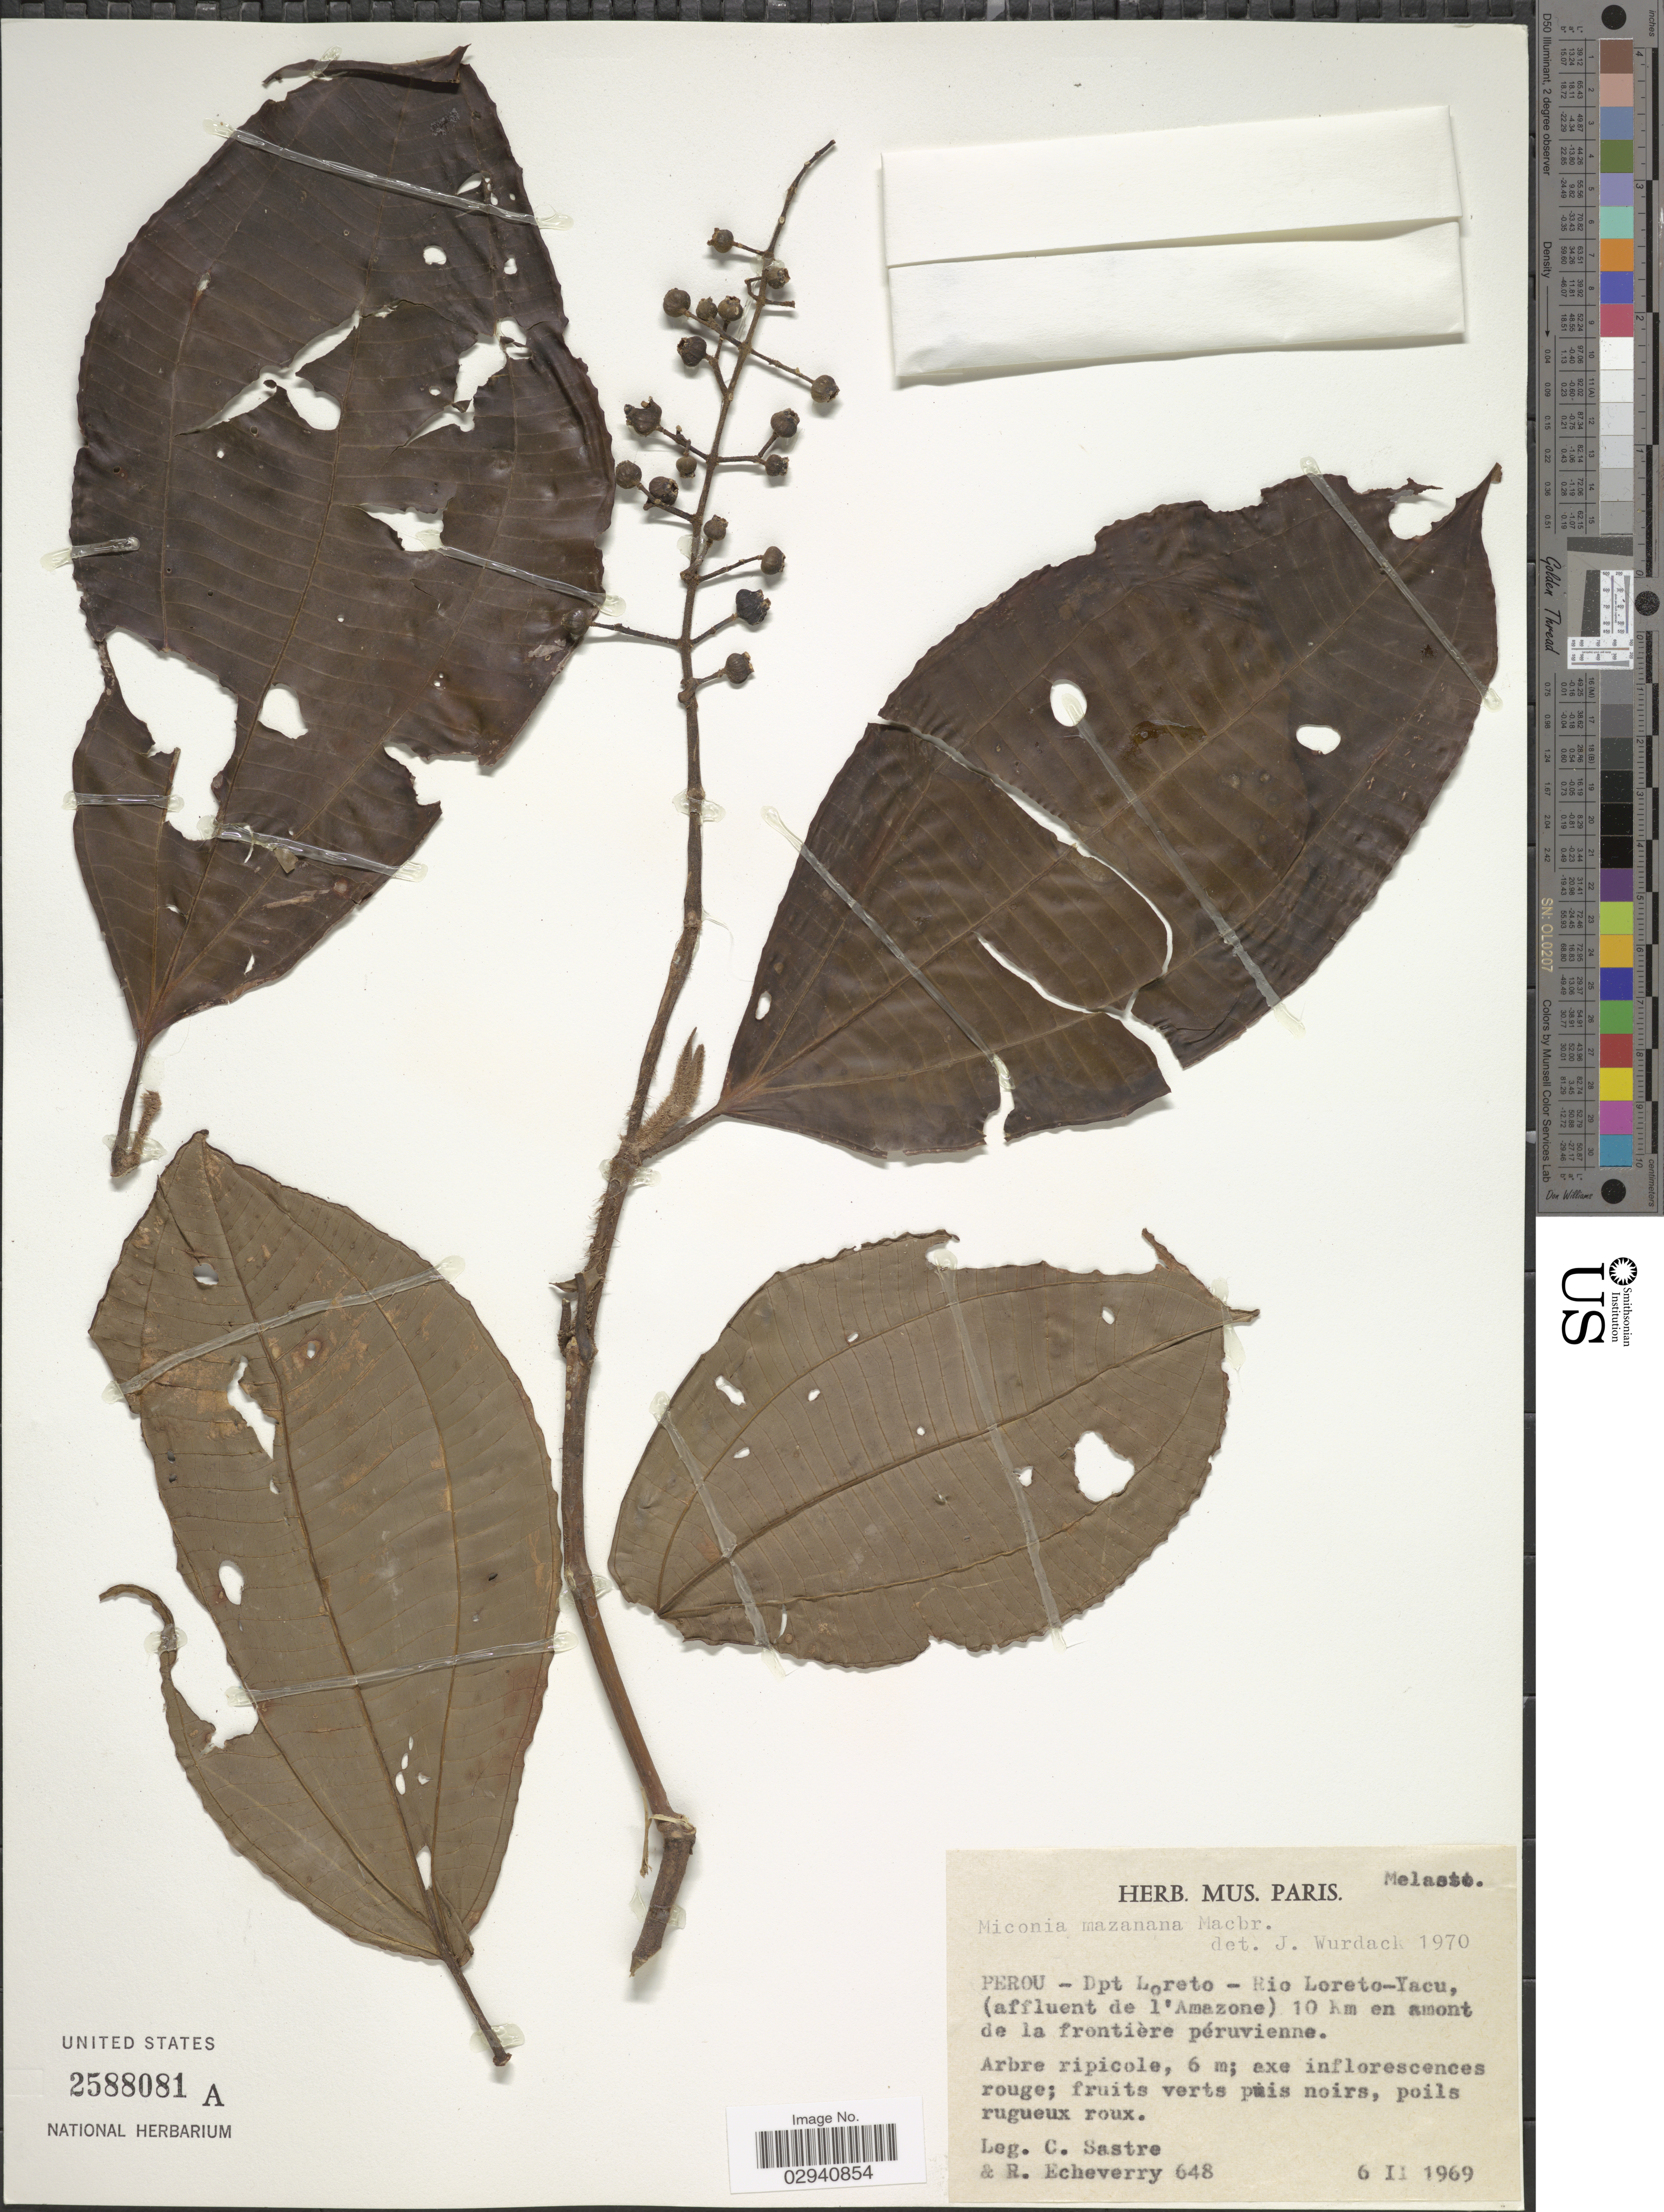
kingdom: Plantae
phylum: Tracheophyta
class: Magnoliopsida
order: Myrtales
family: Melastomataceae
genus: Miconia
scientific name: Miconia mazanana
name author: J.F. Macbr.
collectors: C. Sastre & R. Echeverry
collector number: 648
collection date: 1969-02-06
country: Peru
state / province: Loreto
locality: Dpt Loreto - Rio Loreto-Yacu, (affluent de l'Amazone) 10 km en amont de la frontière péruvienne.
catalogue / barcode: US 2588081A